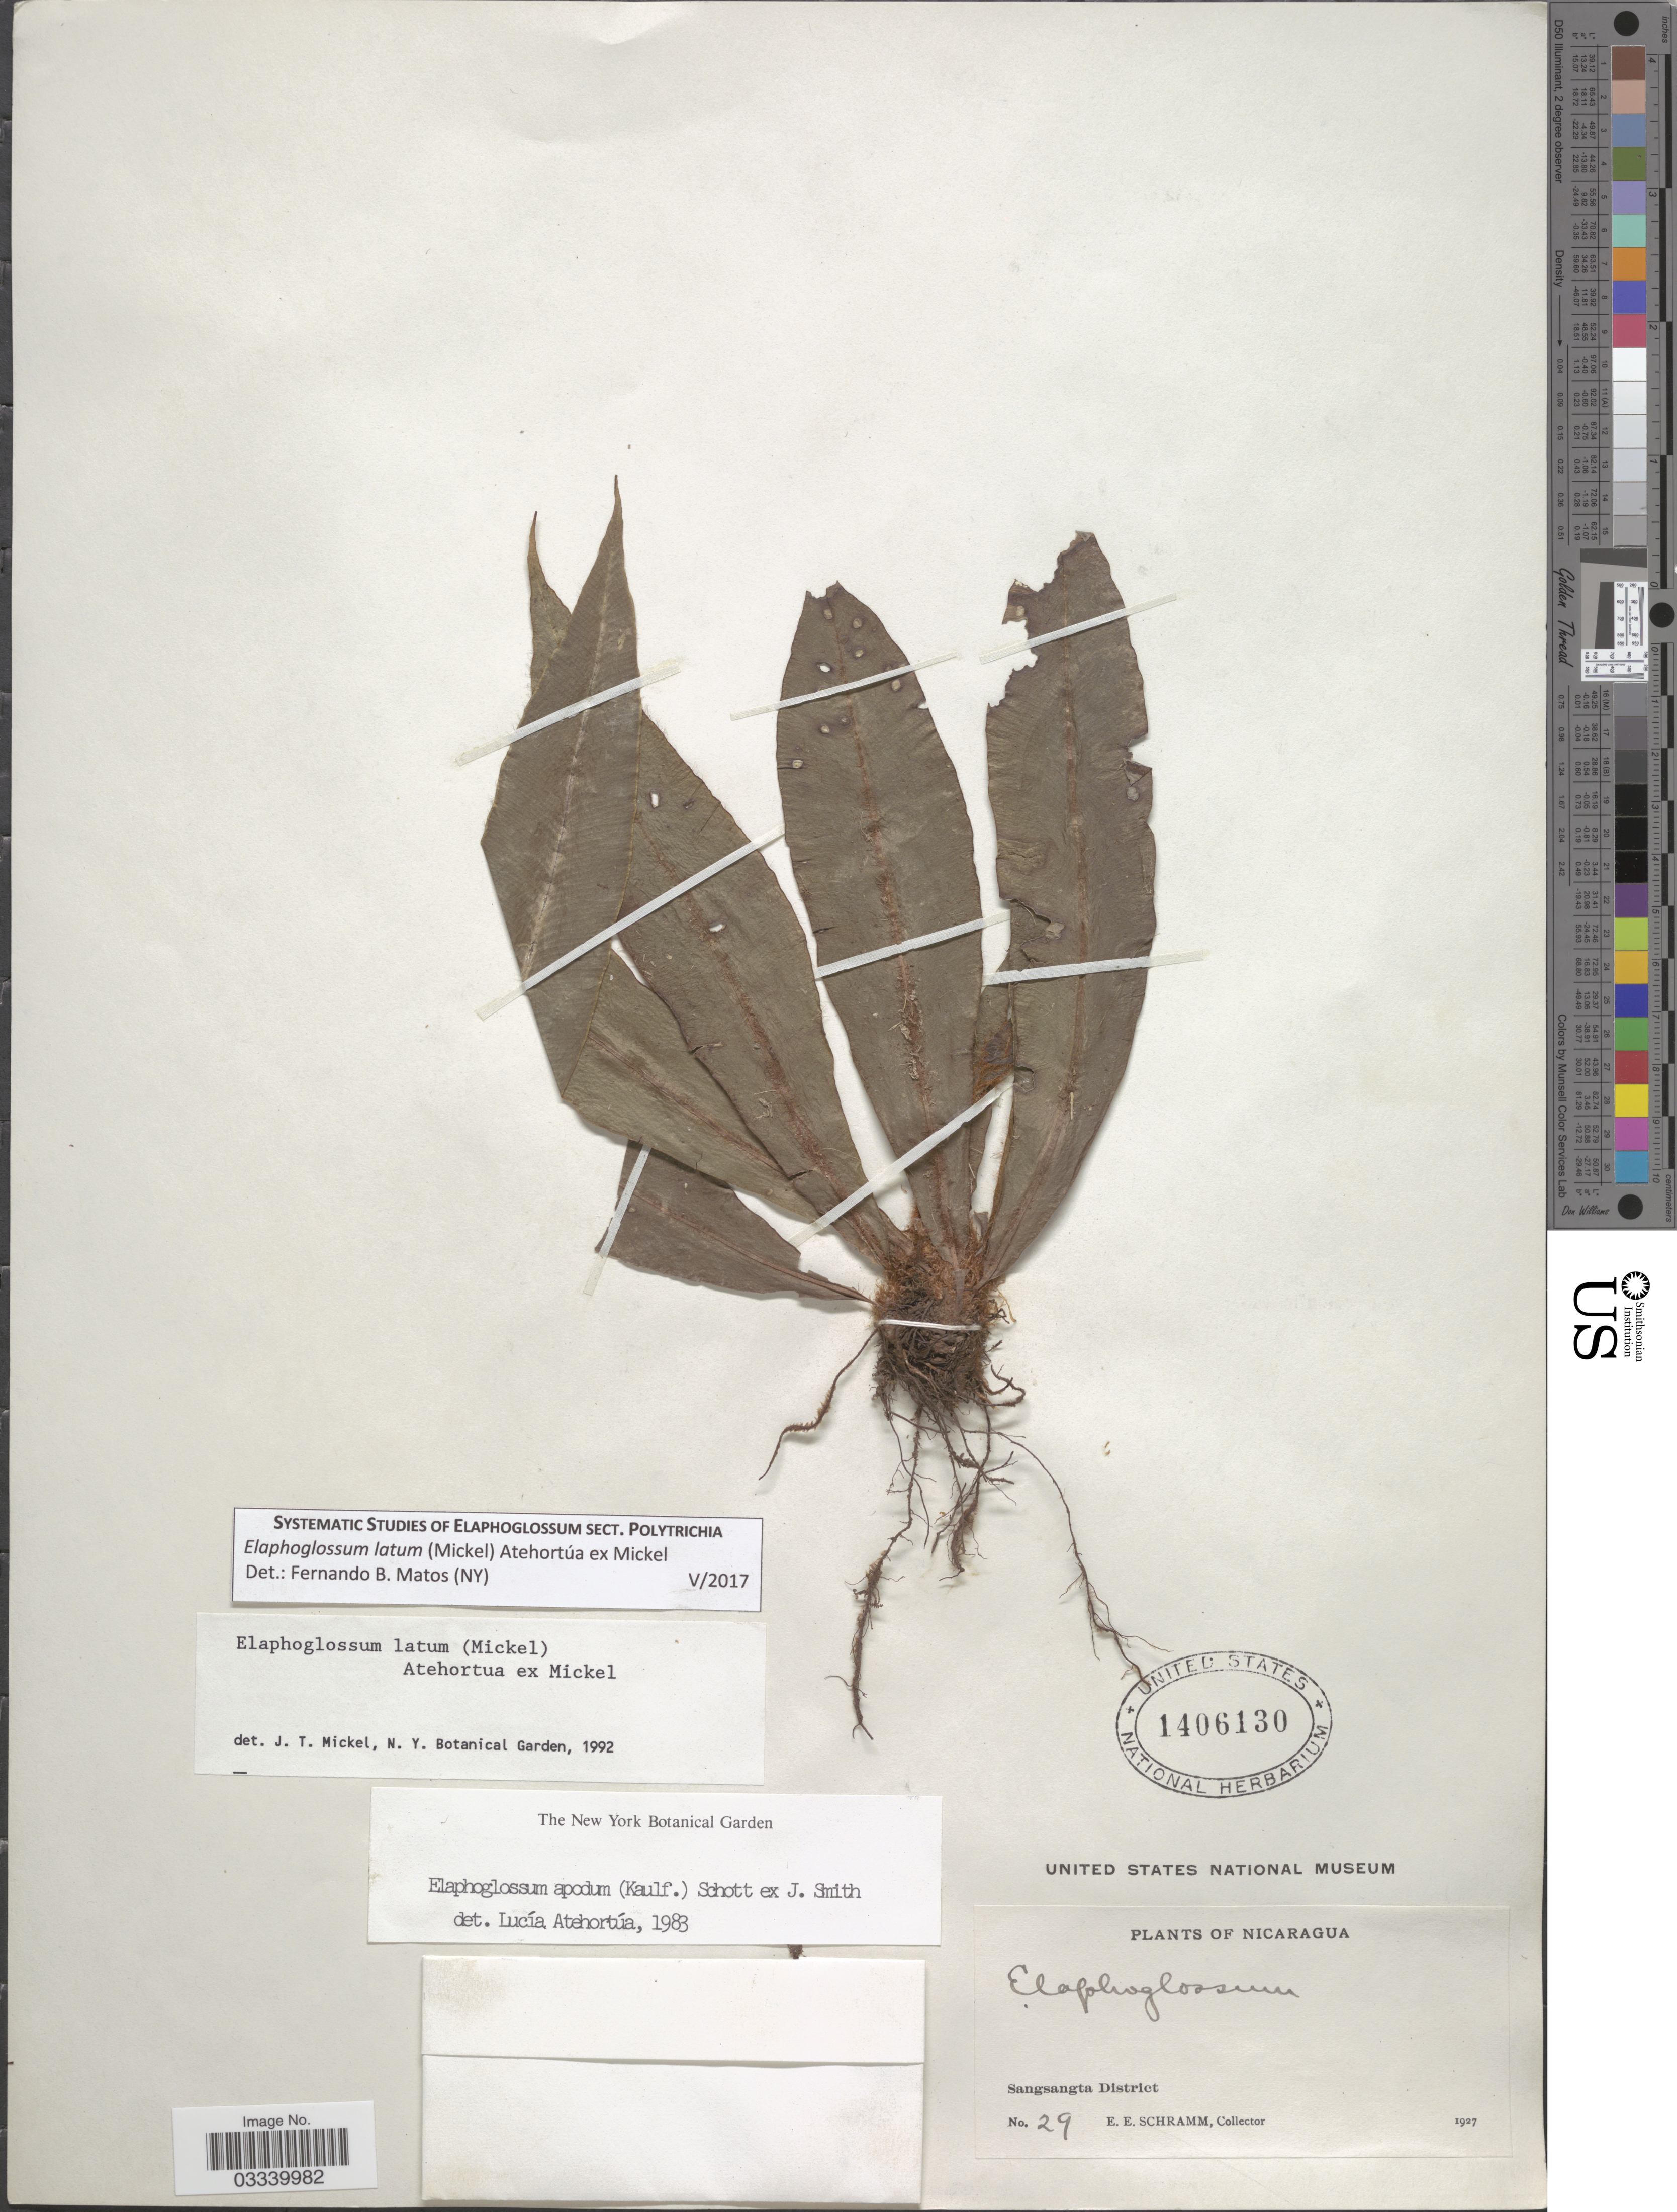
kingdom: Plantae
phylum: Tracheophyta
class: Polypodiopsida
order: Polypodiales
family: Dryopteridaceae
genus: Elaphoglossum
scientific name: Elaphoglossum latum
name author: (Mickel) Atehortúa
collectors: E. Schramm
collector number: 29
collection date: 1927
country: Nicaragua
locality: Sangsangta District.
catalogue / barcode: US 1406130